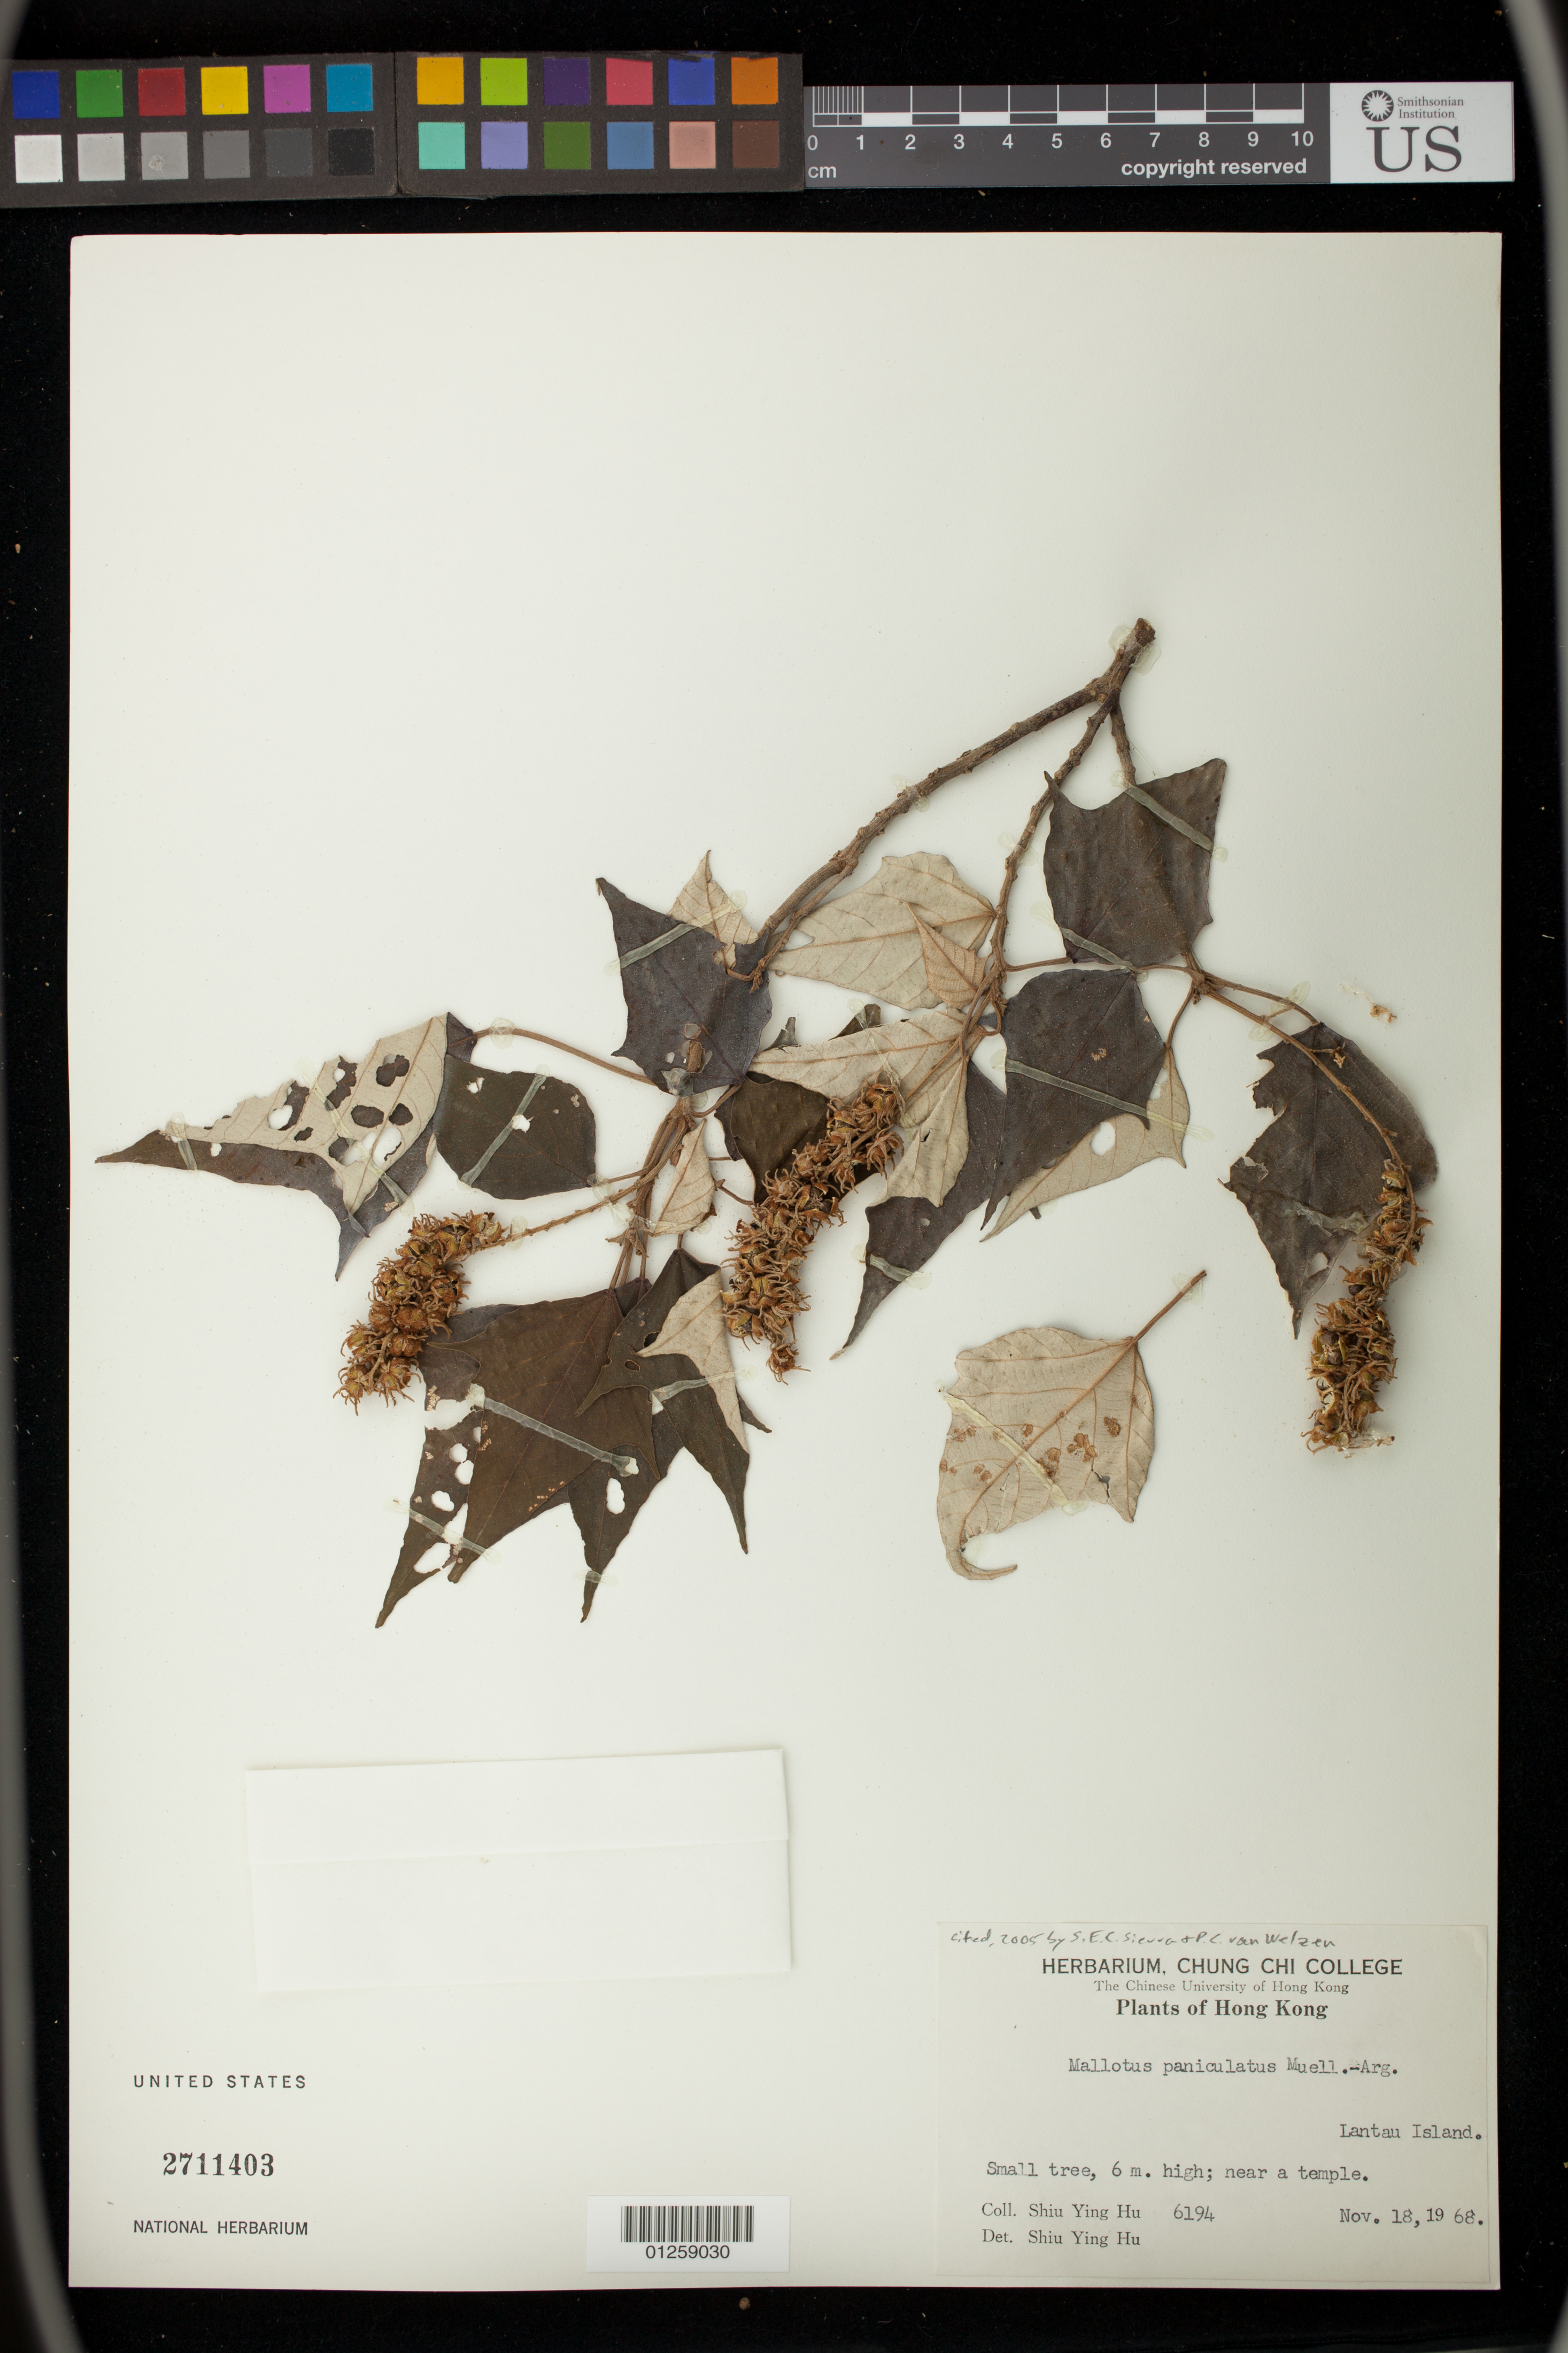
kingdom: Plantae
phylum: Tracheophyta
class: Magnoliopsida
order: Malpighiales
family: Euphorbiaceae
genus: Mallotus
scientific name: Mallotus paniculatus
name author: (Lam.) Müll. Arg.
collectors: Y. Shiu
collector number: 6194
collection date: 1968-11-18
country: China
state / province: Hong Kong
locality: Lantau Island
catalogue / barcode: US 2711403